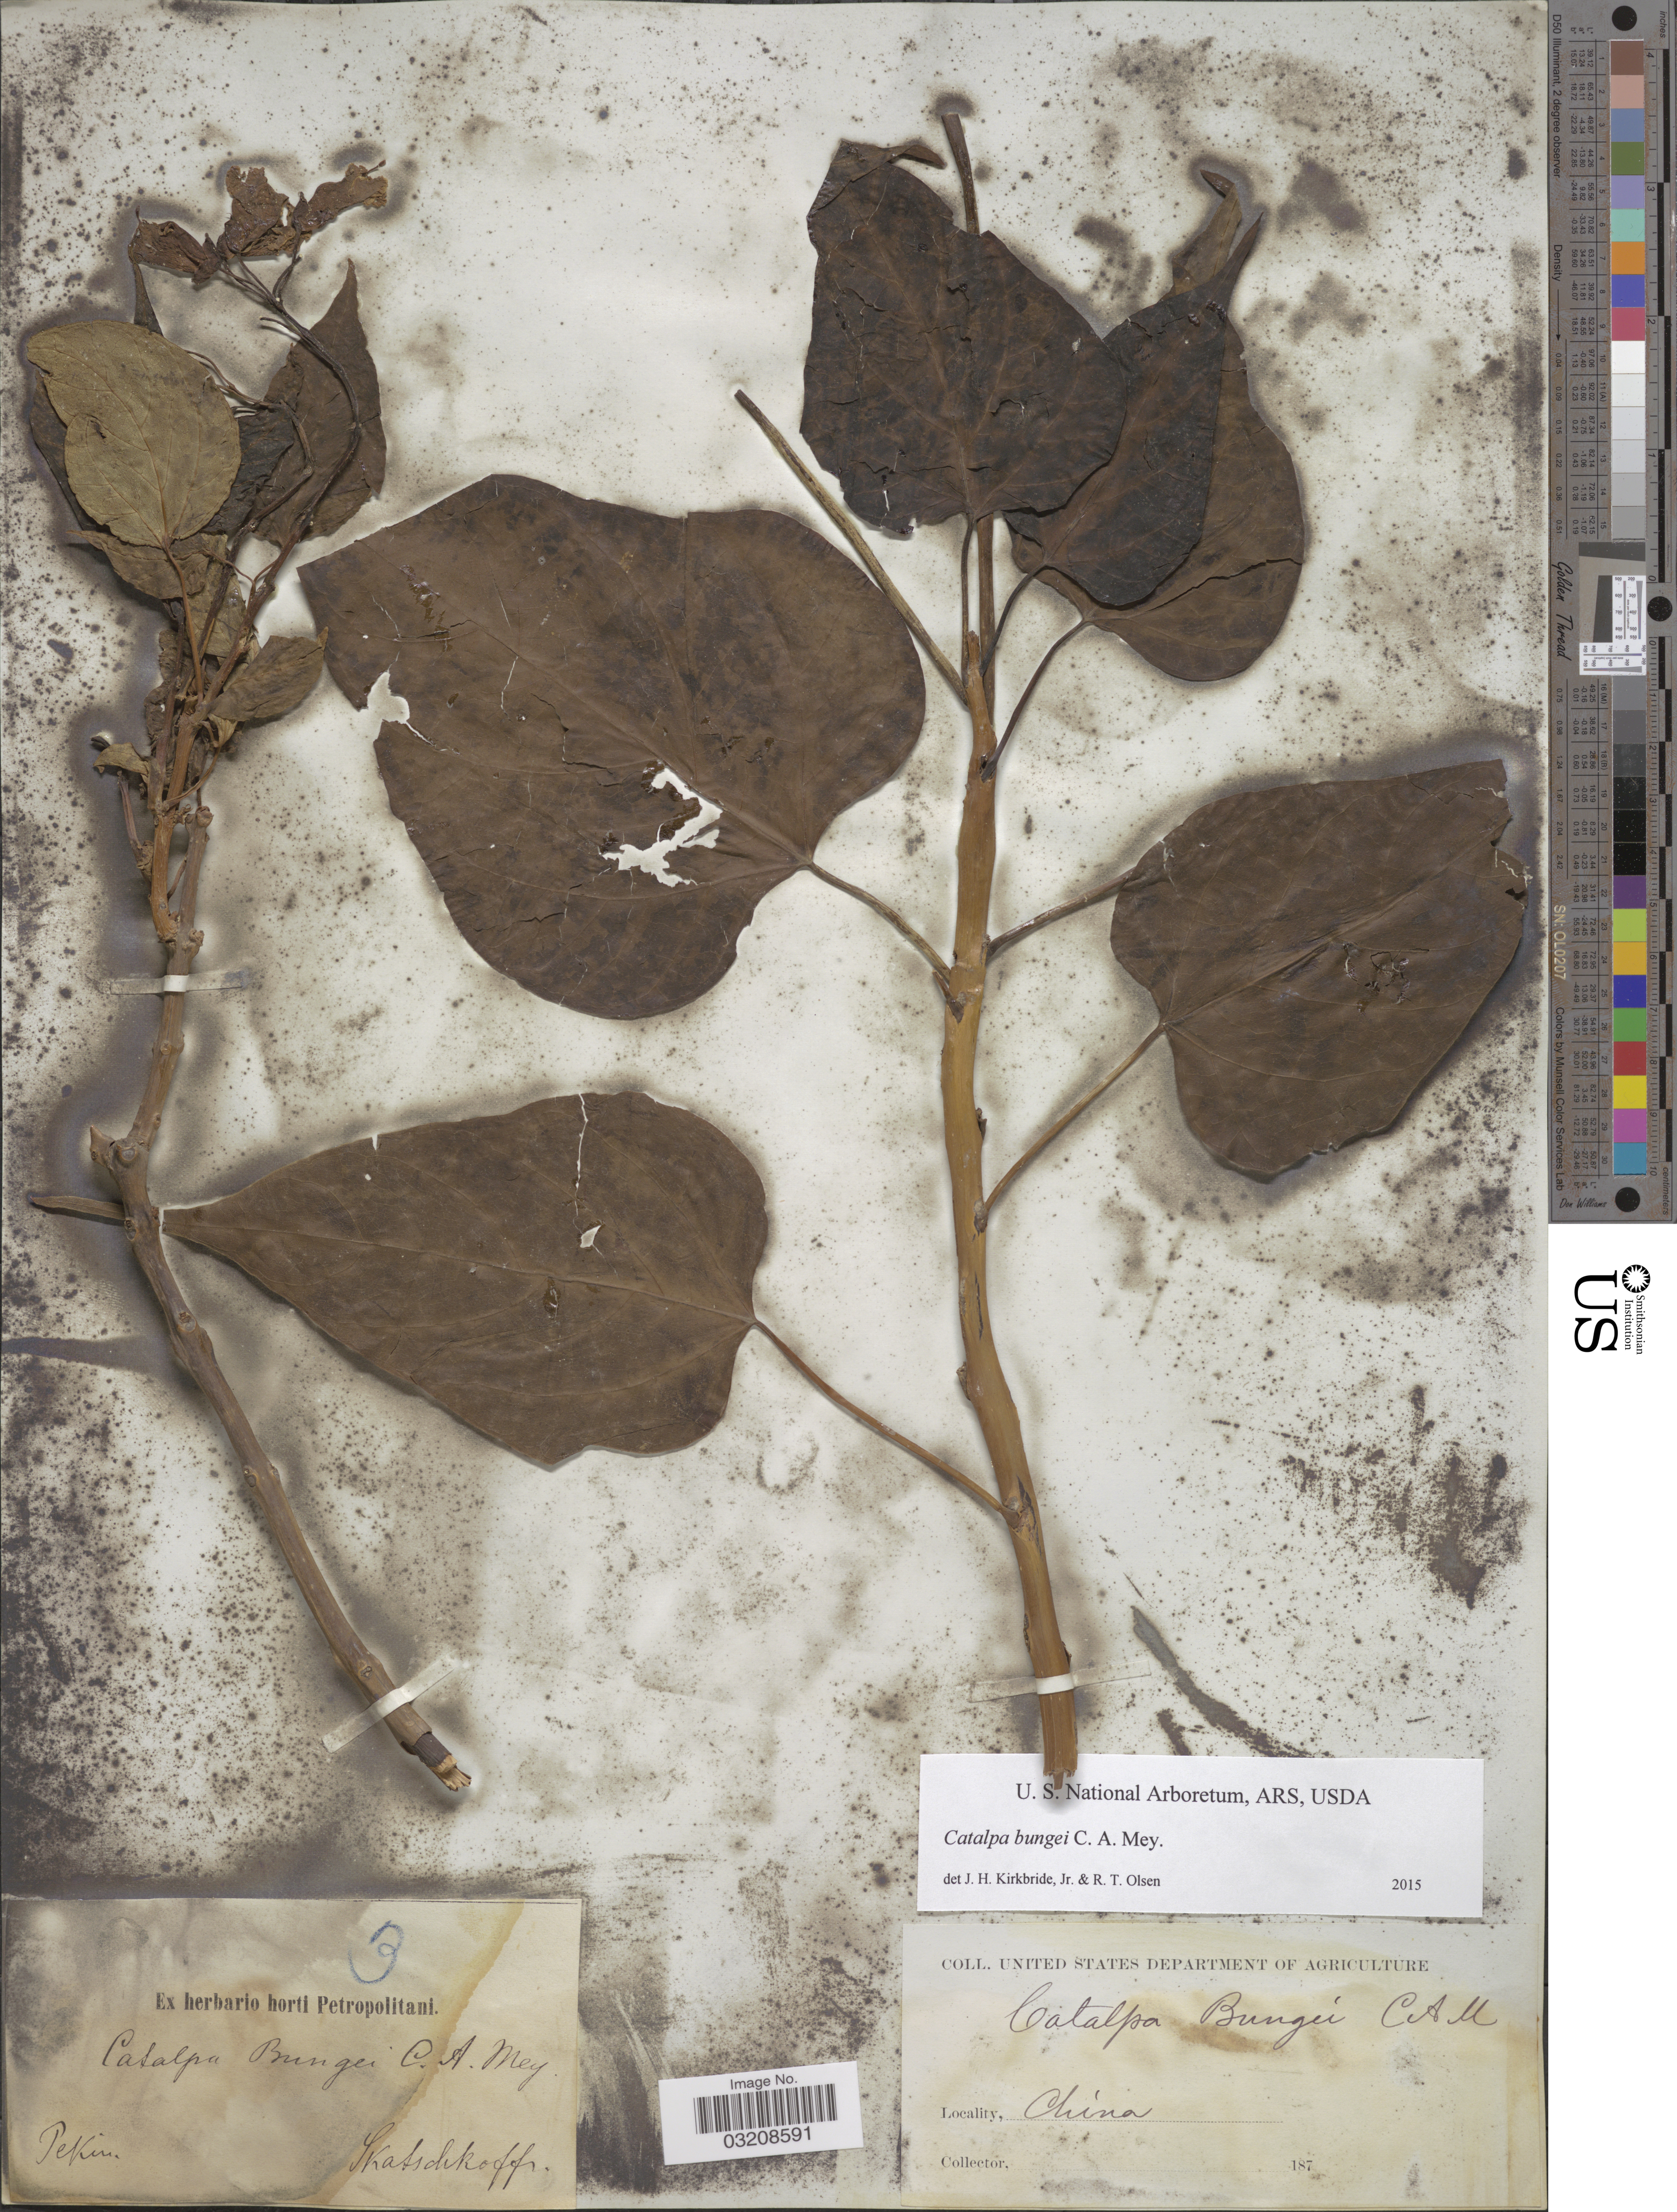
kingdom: Plantae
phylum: Tracheophyta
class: Magnoliopsida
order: Lamiales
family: Bignoniaceae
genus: Catalpa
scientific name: Catalpa bungei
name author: C.A. Mey.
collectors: Skatschkoff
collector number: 3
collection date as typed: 187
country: China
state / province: Beijing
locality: Pekin.